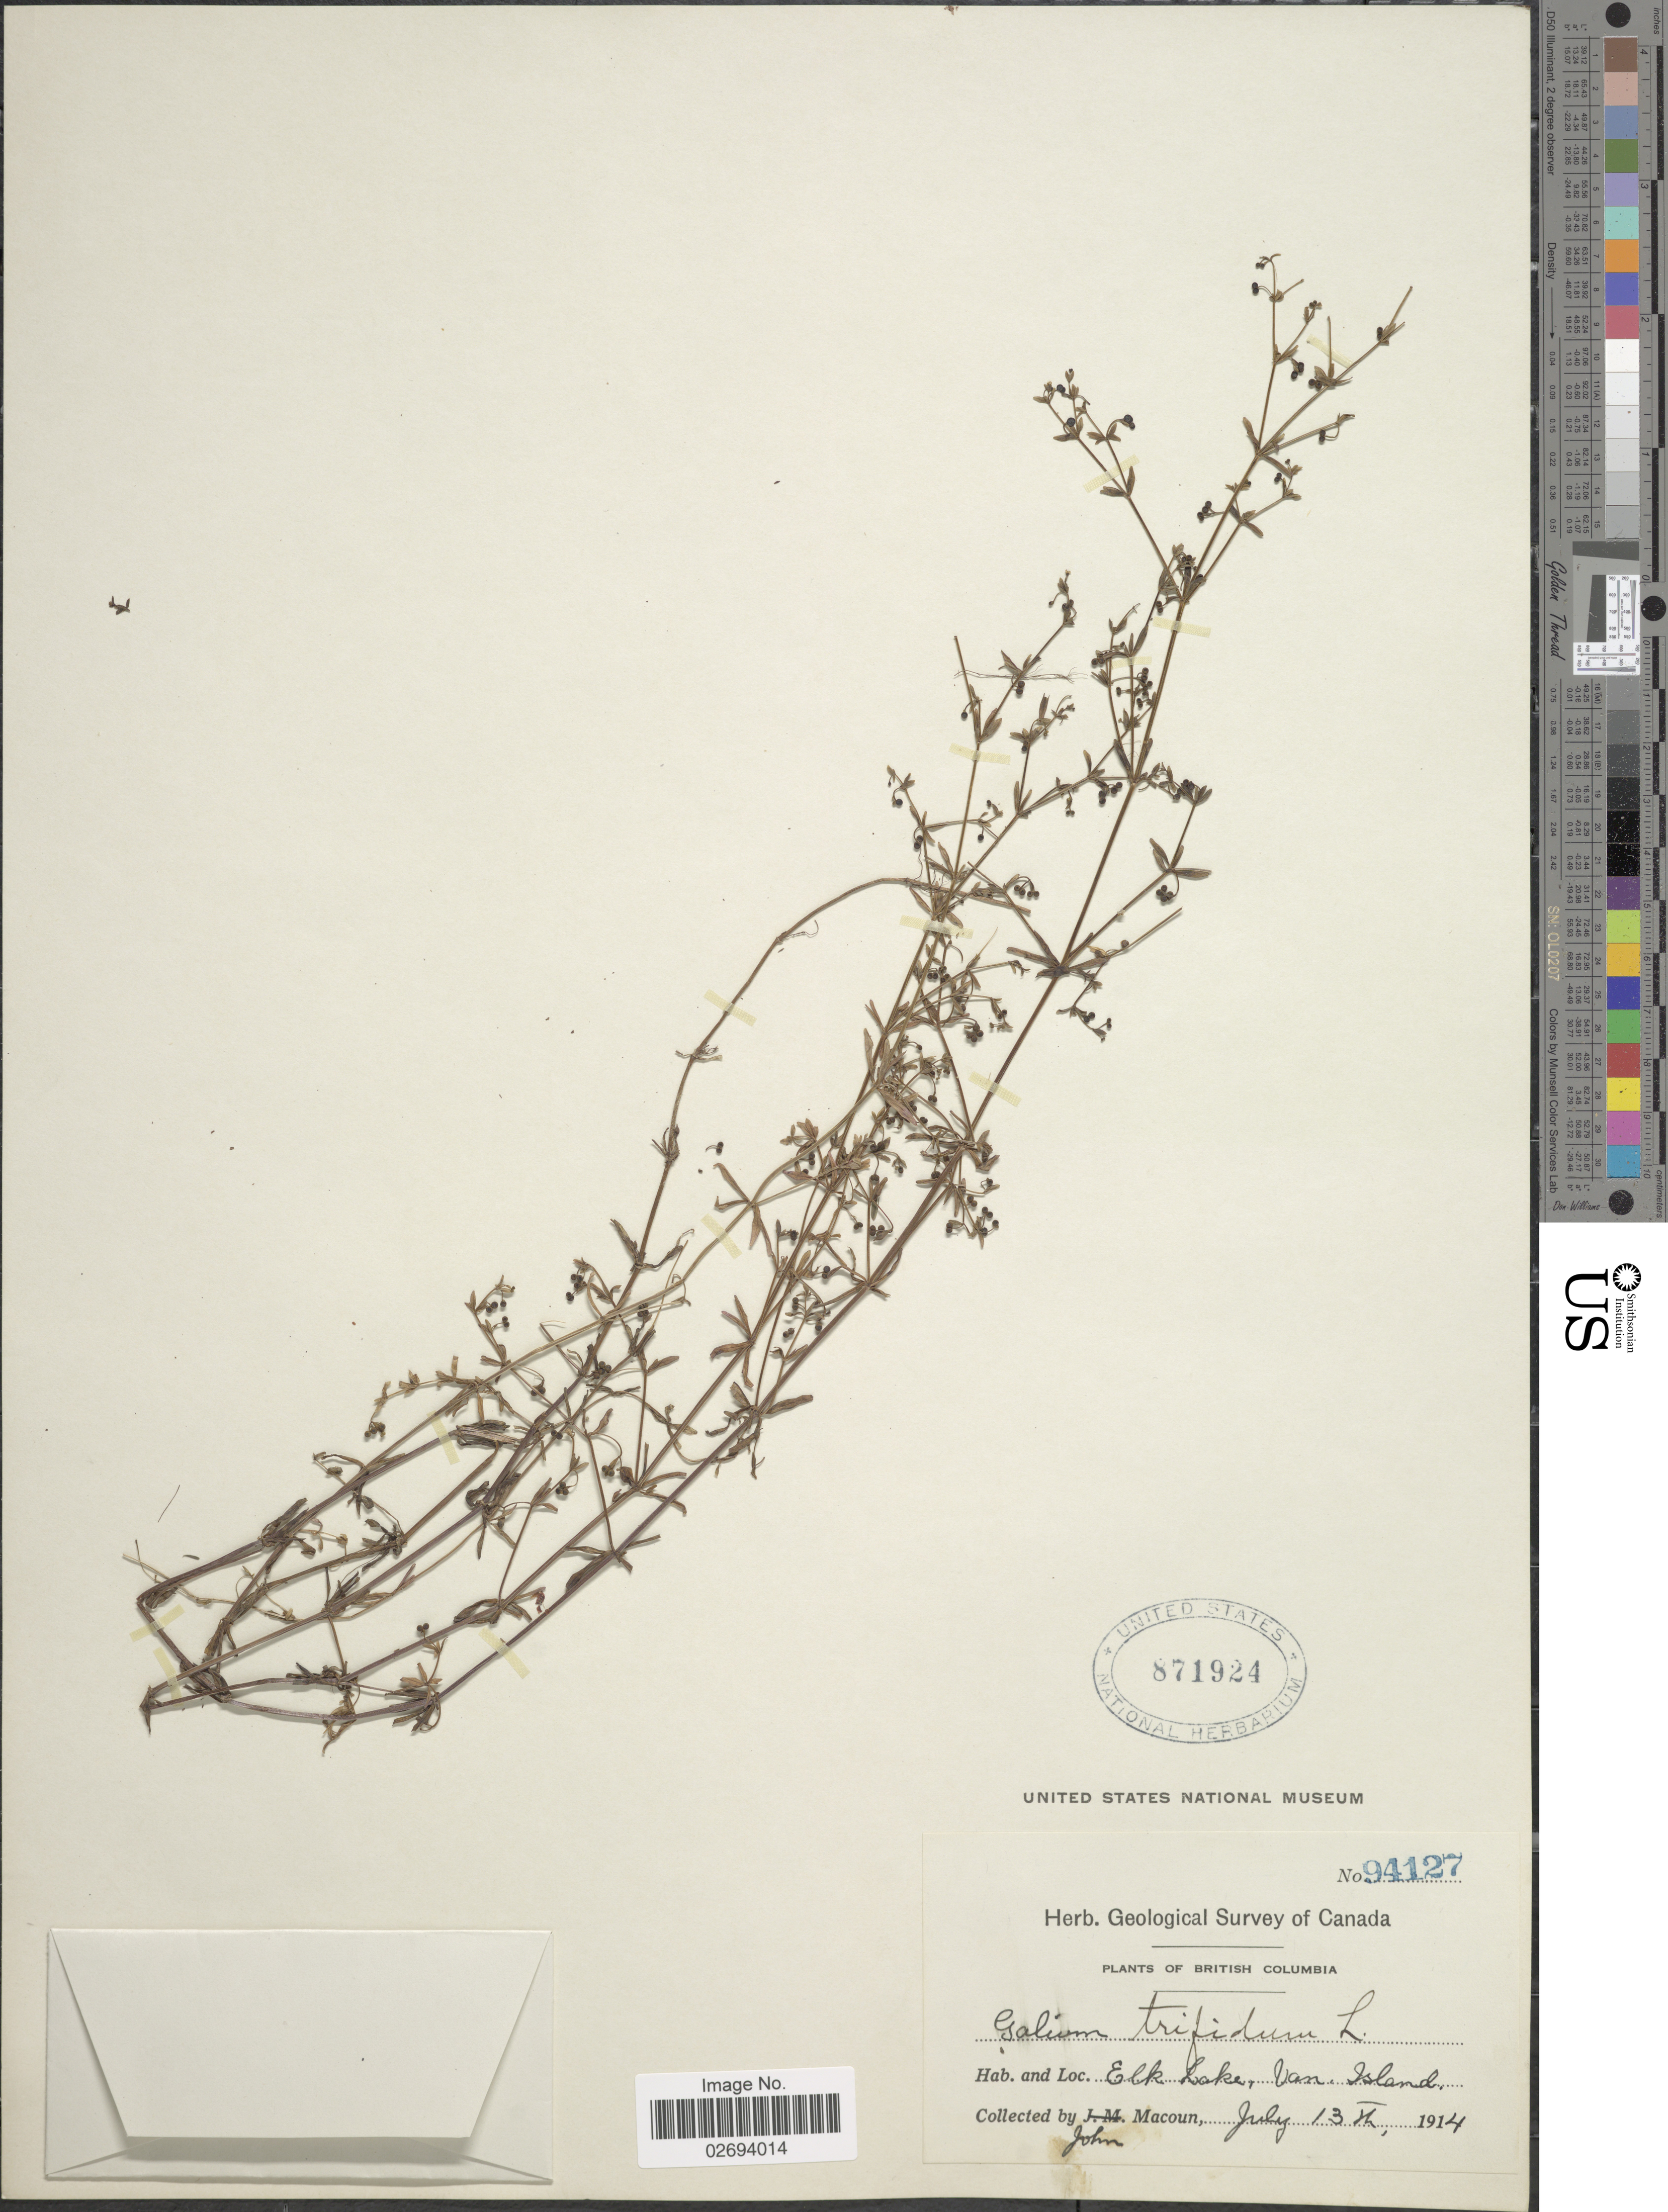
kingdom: Plantae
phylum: Tracheophyta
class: Magnoliopsida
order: Gentianales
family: Rubiaceae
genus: Galium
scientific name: Galium trifidum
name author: L.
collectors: J. Macoun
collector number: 94127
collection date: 1914-07-13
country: Canada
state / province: British Columbia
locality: Elk Lake, Van. Island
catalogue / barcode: US 871924